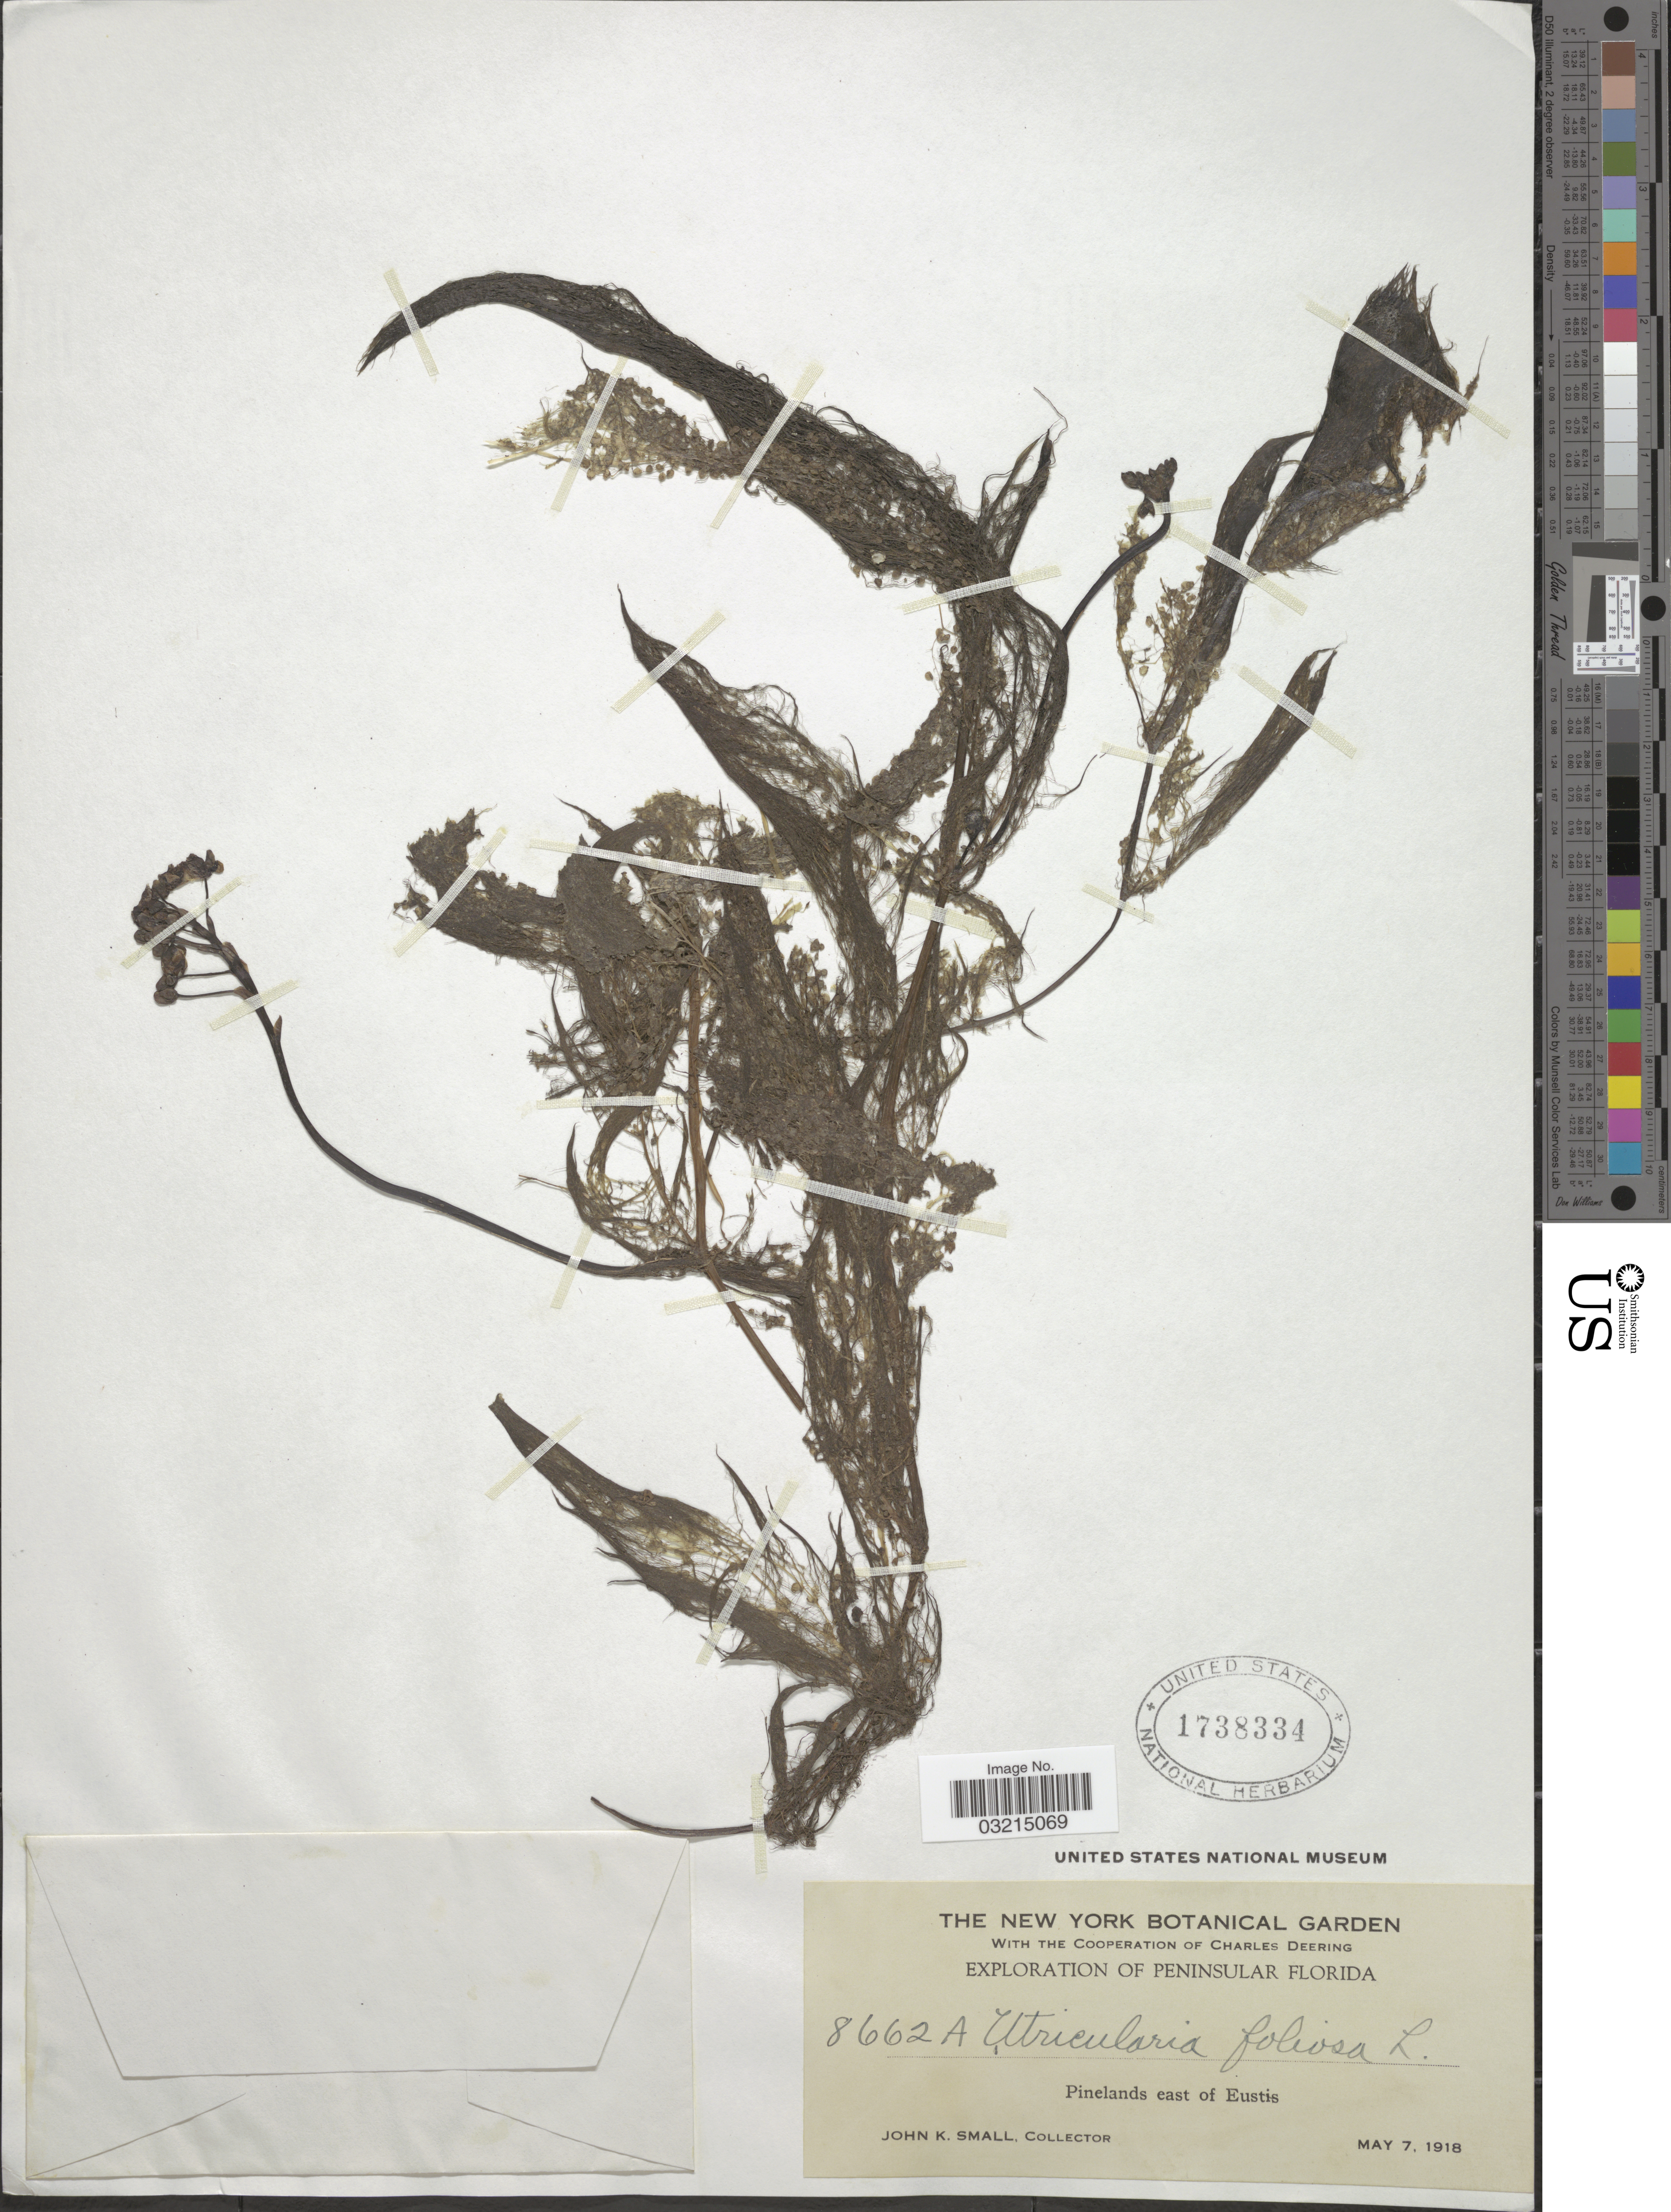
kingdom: Plantae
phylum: Tracheophyta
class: Magnoliopsida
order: Lamiales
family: Lentibulariaceae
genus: Utricularia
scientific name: Utricularia foliosa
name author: L.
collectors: J. K. Small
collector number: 8662A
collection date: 1918-05-07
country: United States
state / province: Florida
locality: Peninsular Florida. Pinelands east of Eustis.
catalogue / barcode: US 1738334